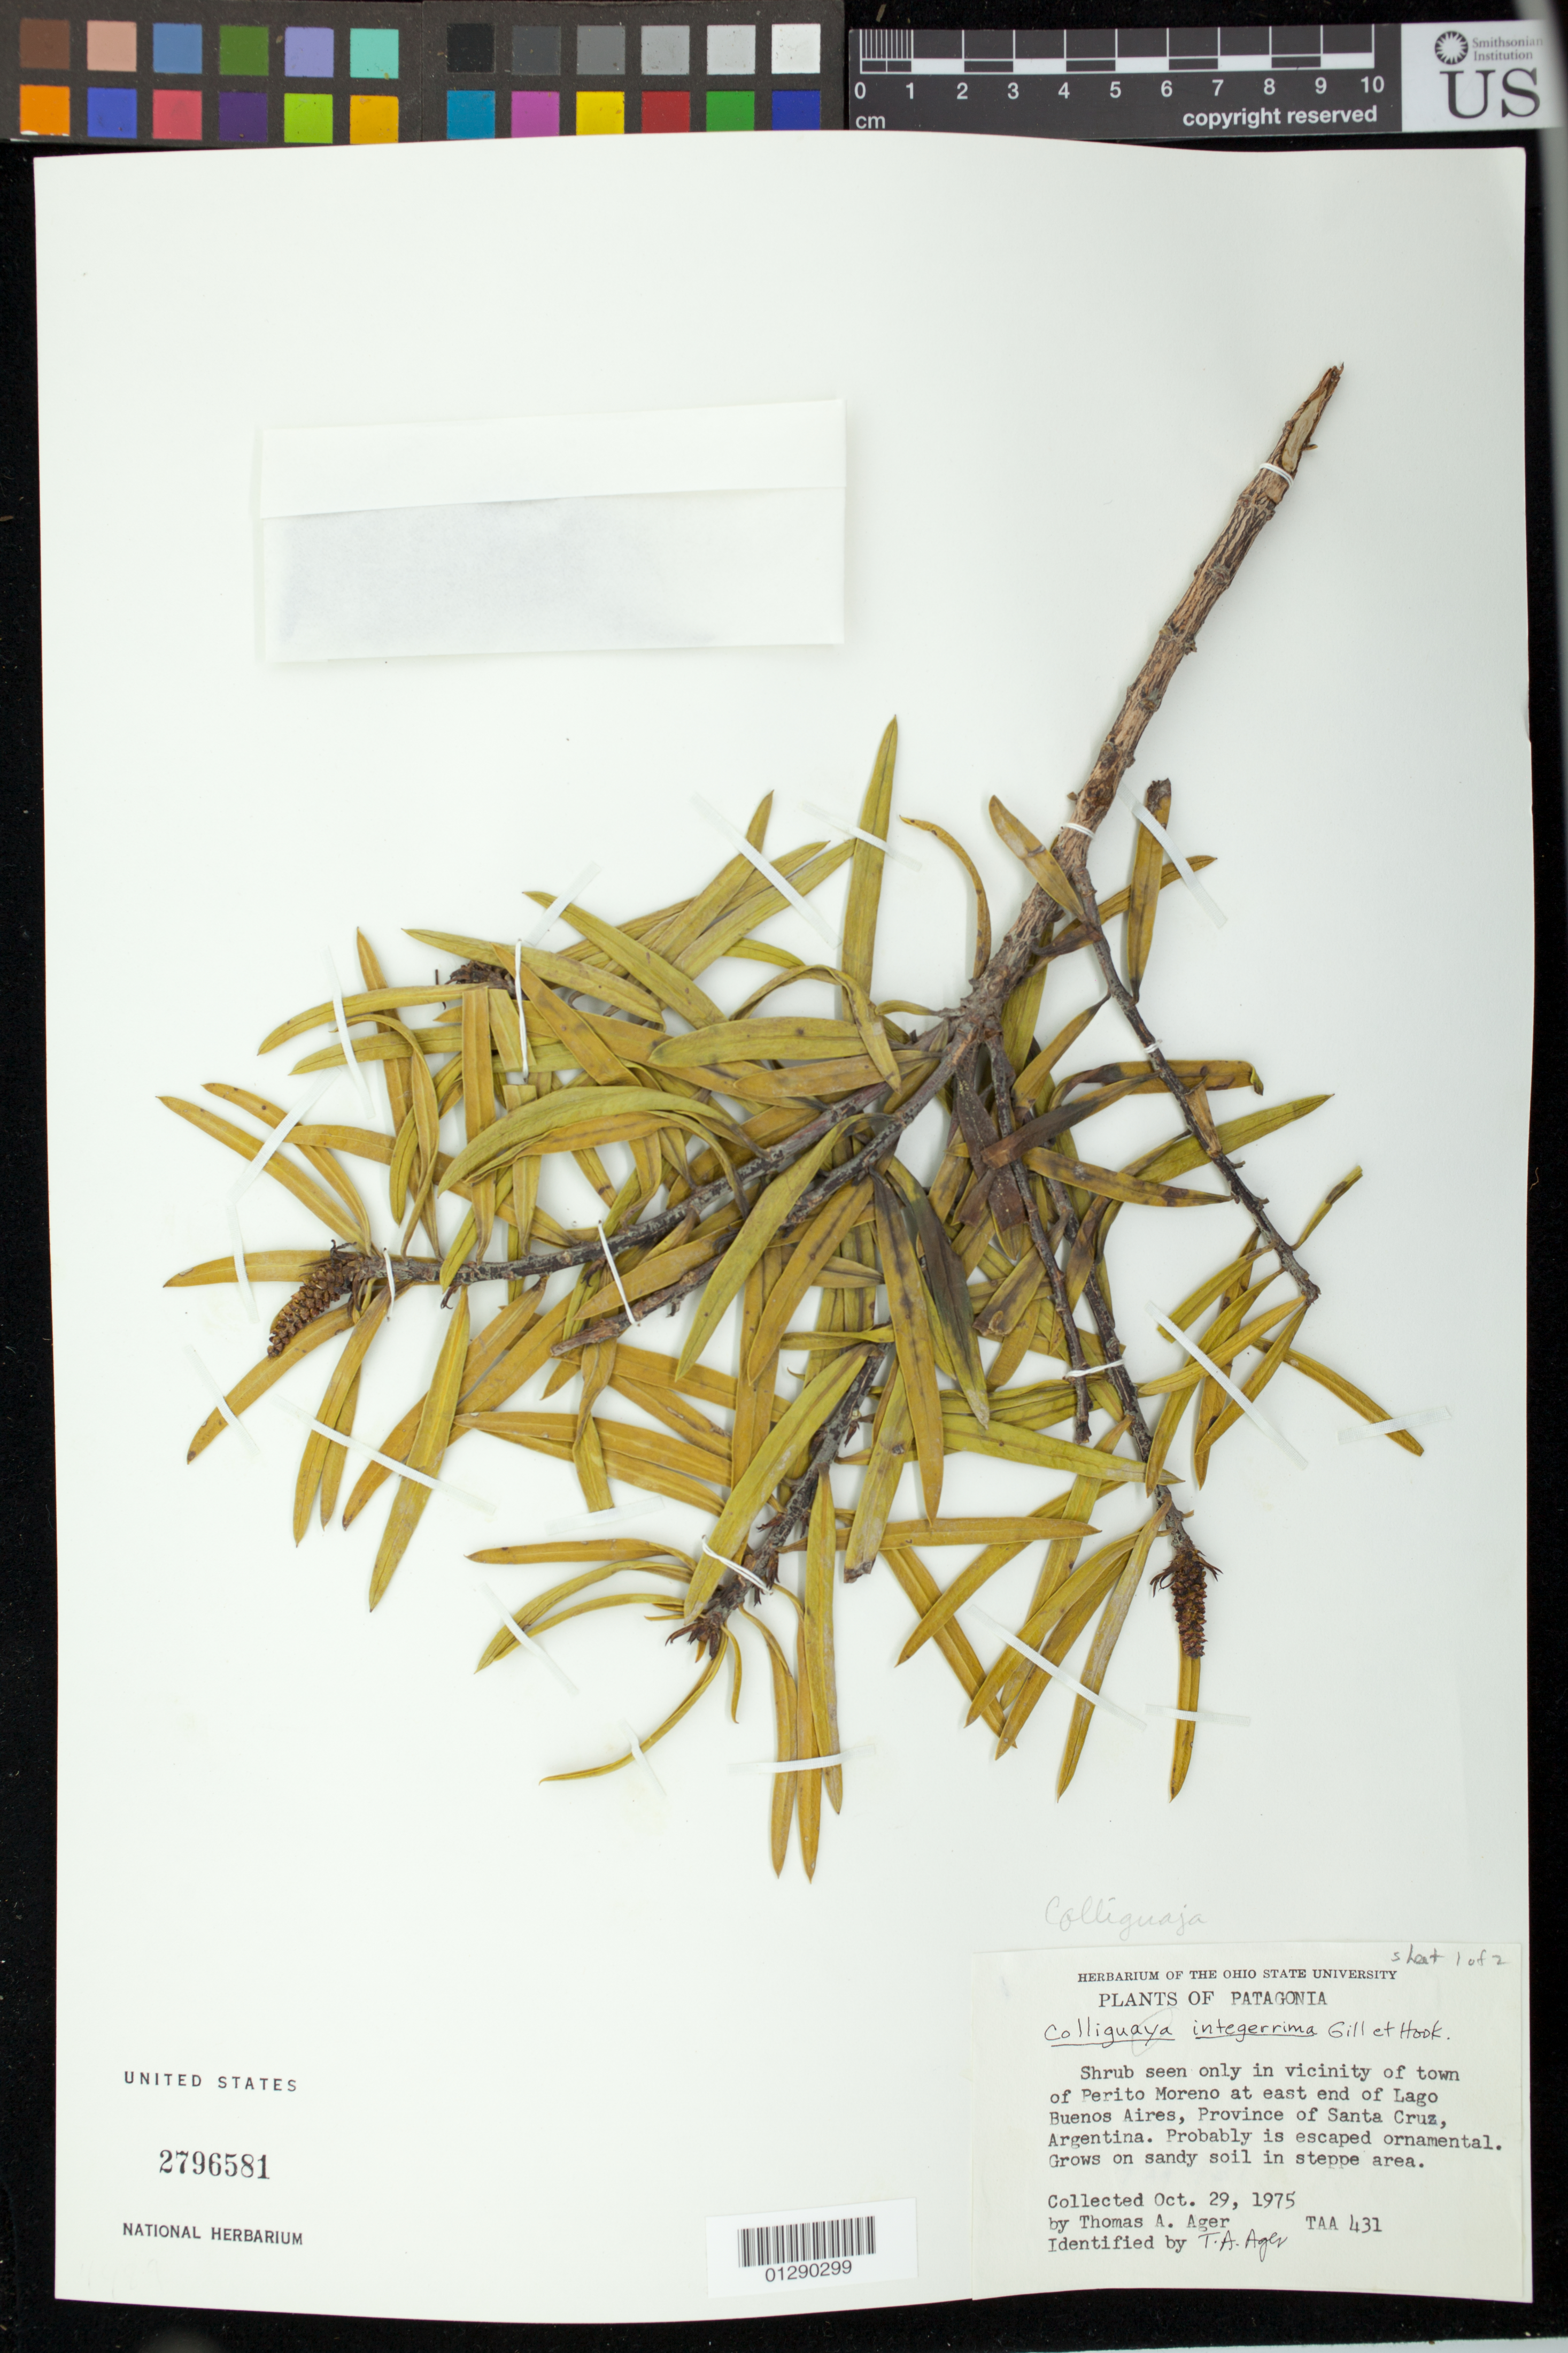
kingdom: Plantae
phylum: Tracheophyta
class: Magnoliopsida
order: Malpighiales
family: Euphorbiaceae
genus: Colliguaja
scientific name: Colliguaja integerrima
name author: Gillies & Hook.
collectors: T. A. Ager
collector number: TAA 431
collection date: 1975-10-29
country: Argentina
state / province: Santa Cruz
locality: in vicinity of town of Perito Moreno at east end of Lago Buenos Aires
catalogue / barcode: US 2796581